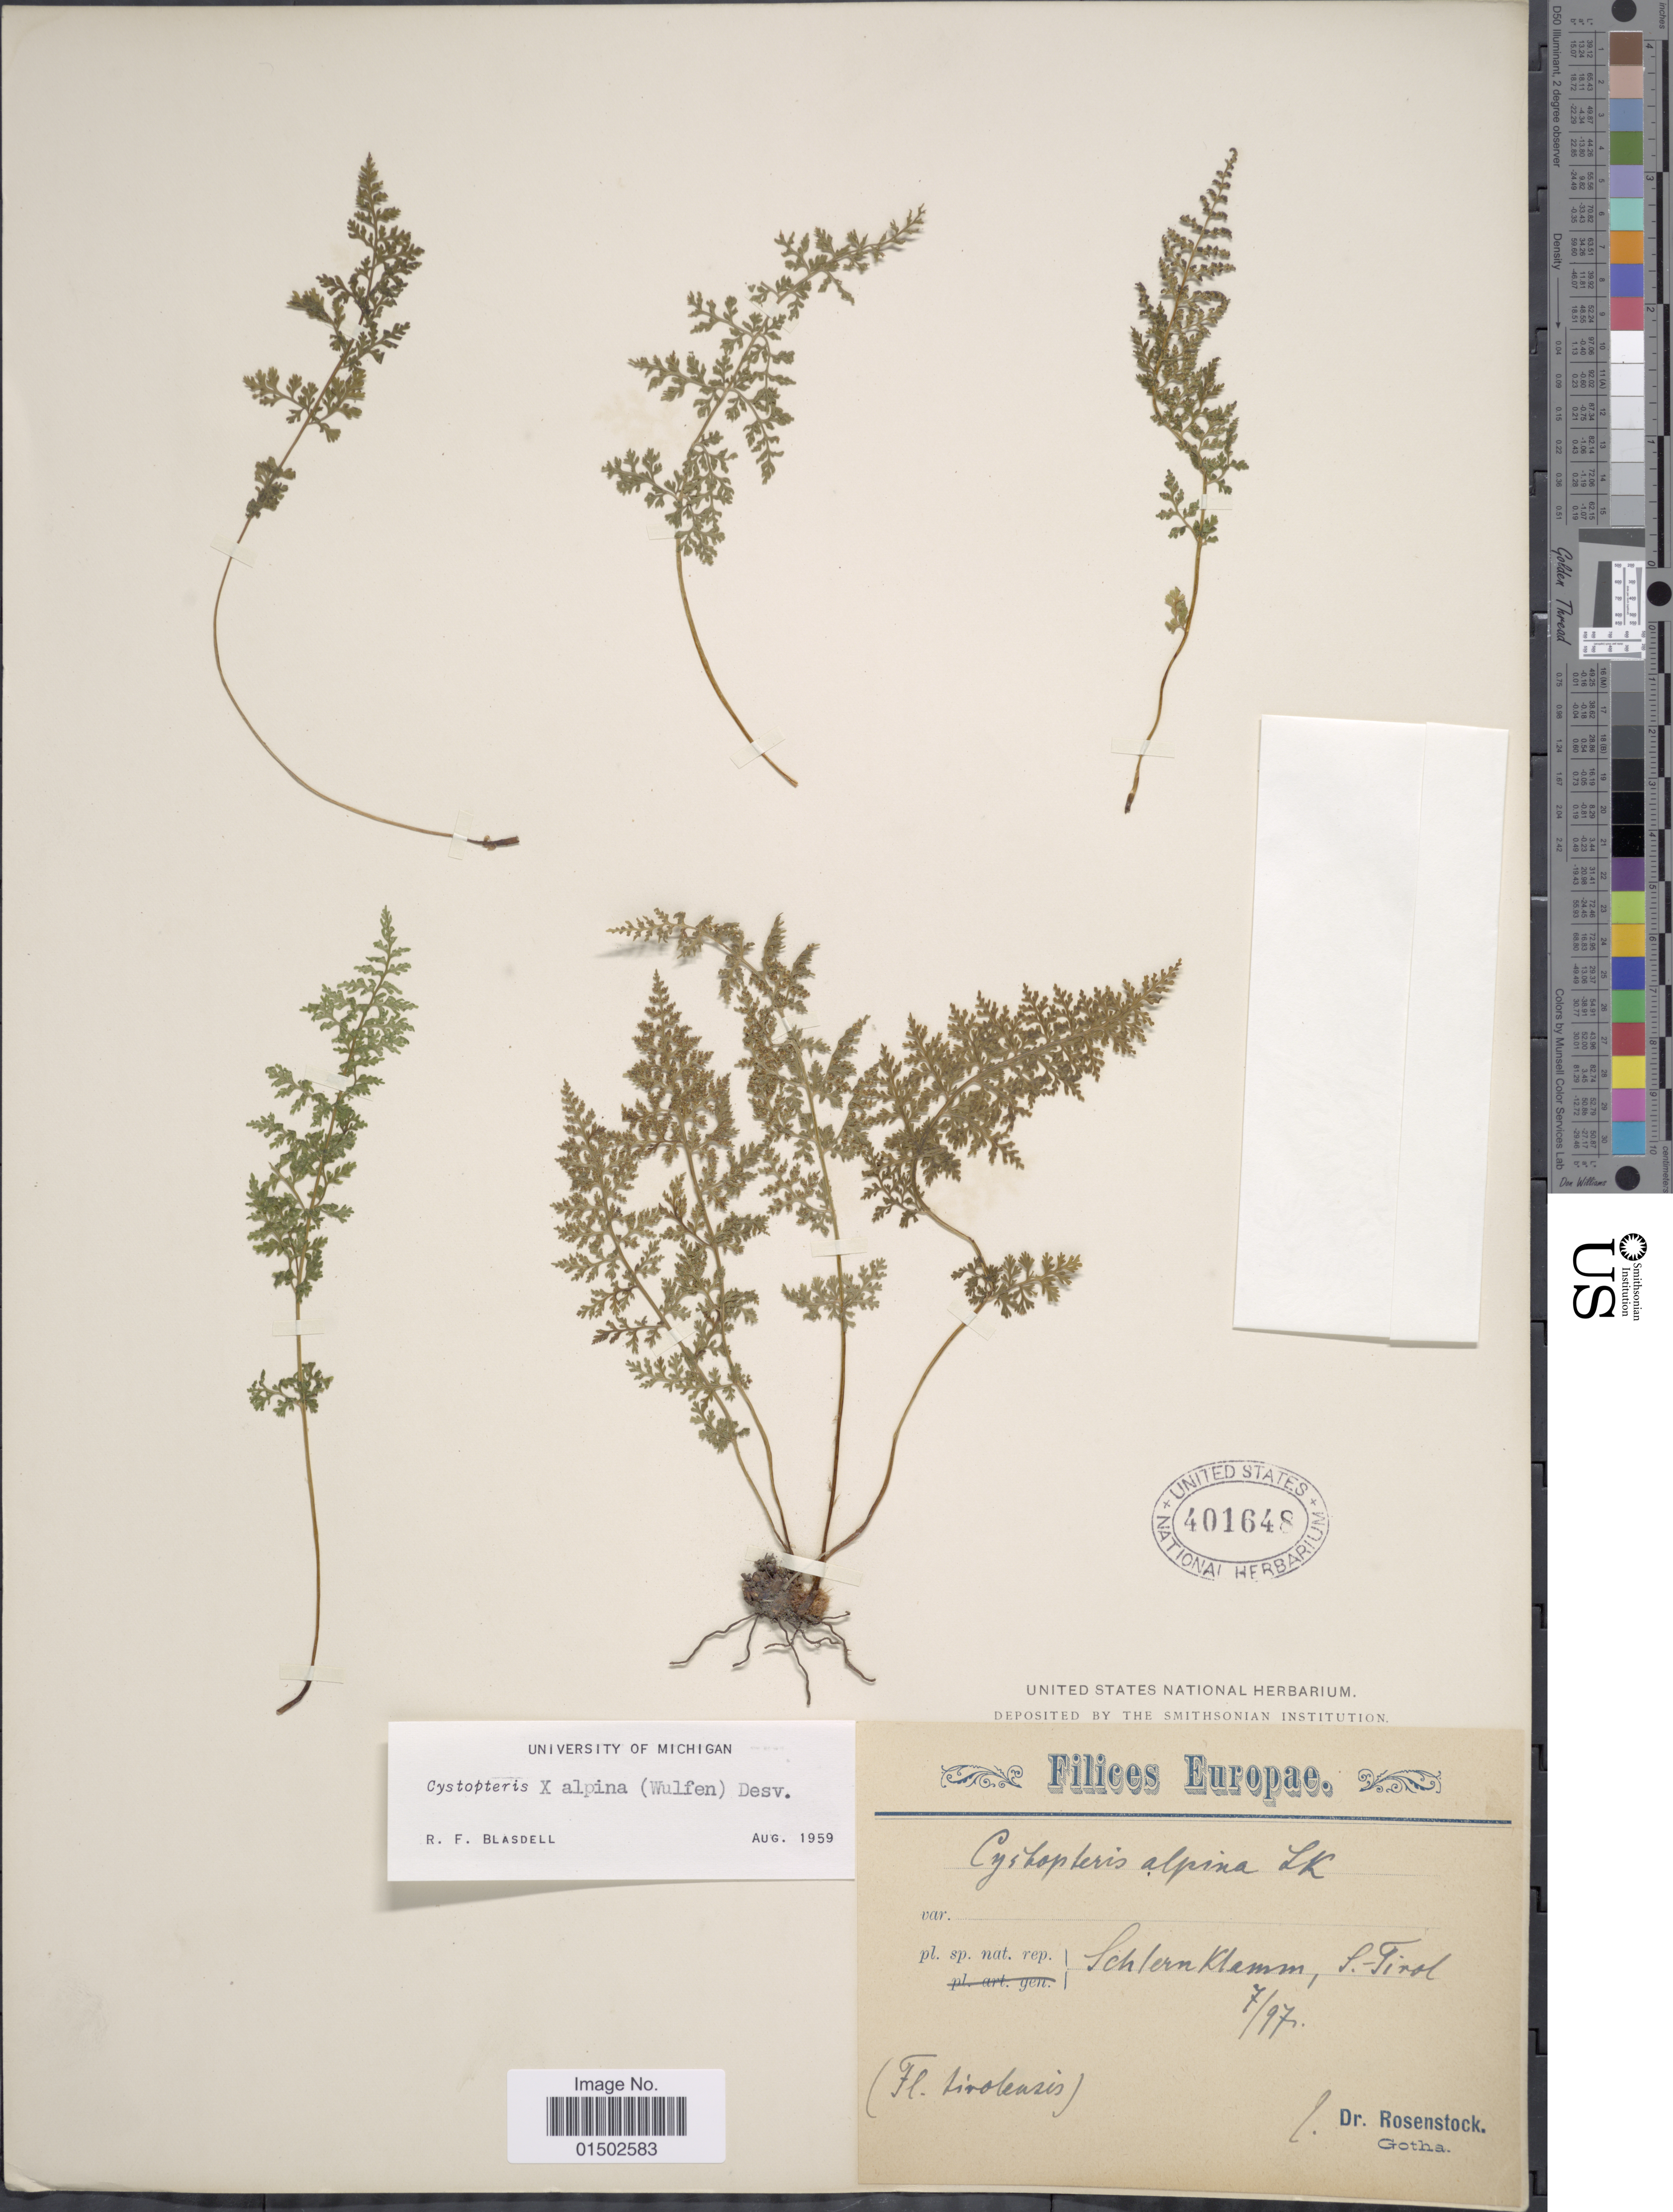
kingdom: Plantae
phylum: Tracheophyta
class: Polypodiopsida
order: Polypodiales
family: Cystopteridaceae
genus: Cystopteris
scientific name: Cystopteris alpina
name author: (Lam.) Desv.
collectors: -- Rosenstock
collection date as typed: Transcribed d/m/y: /7/97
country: Italy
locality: Schlern klemm, S.-Tirol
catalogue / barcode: US 401648